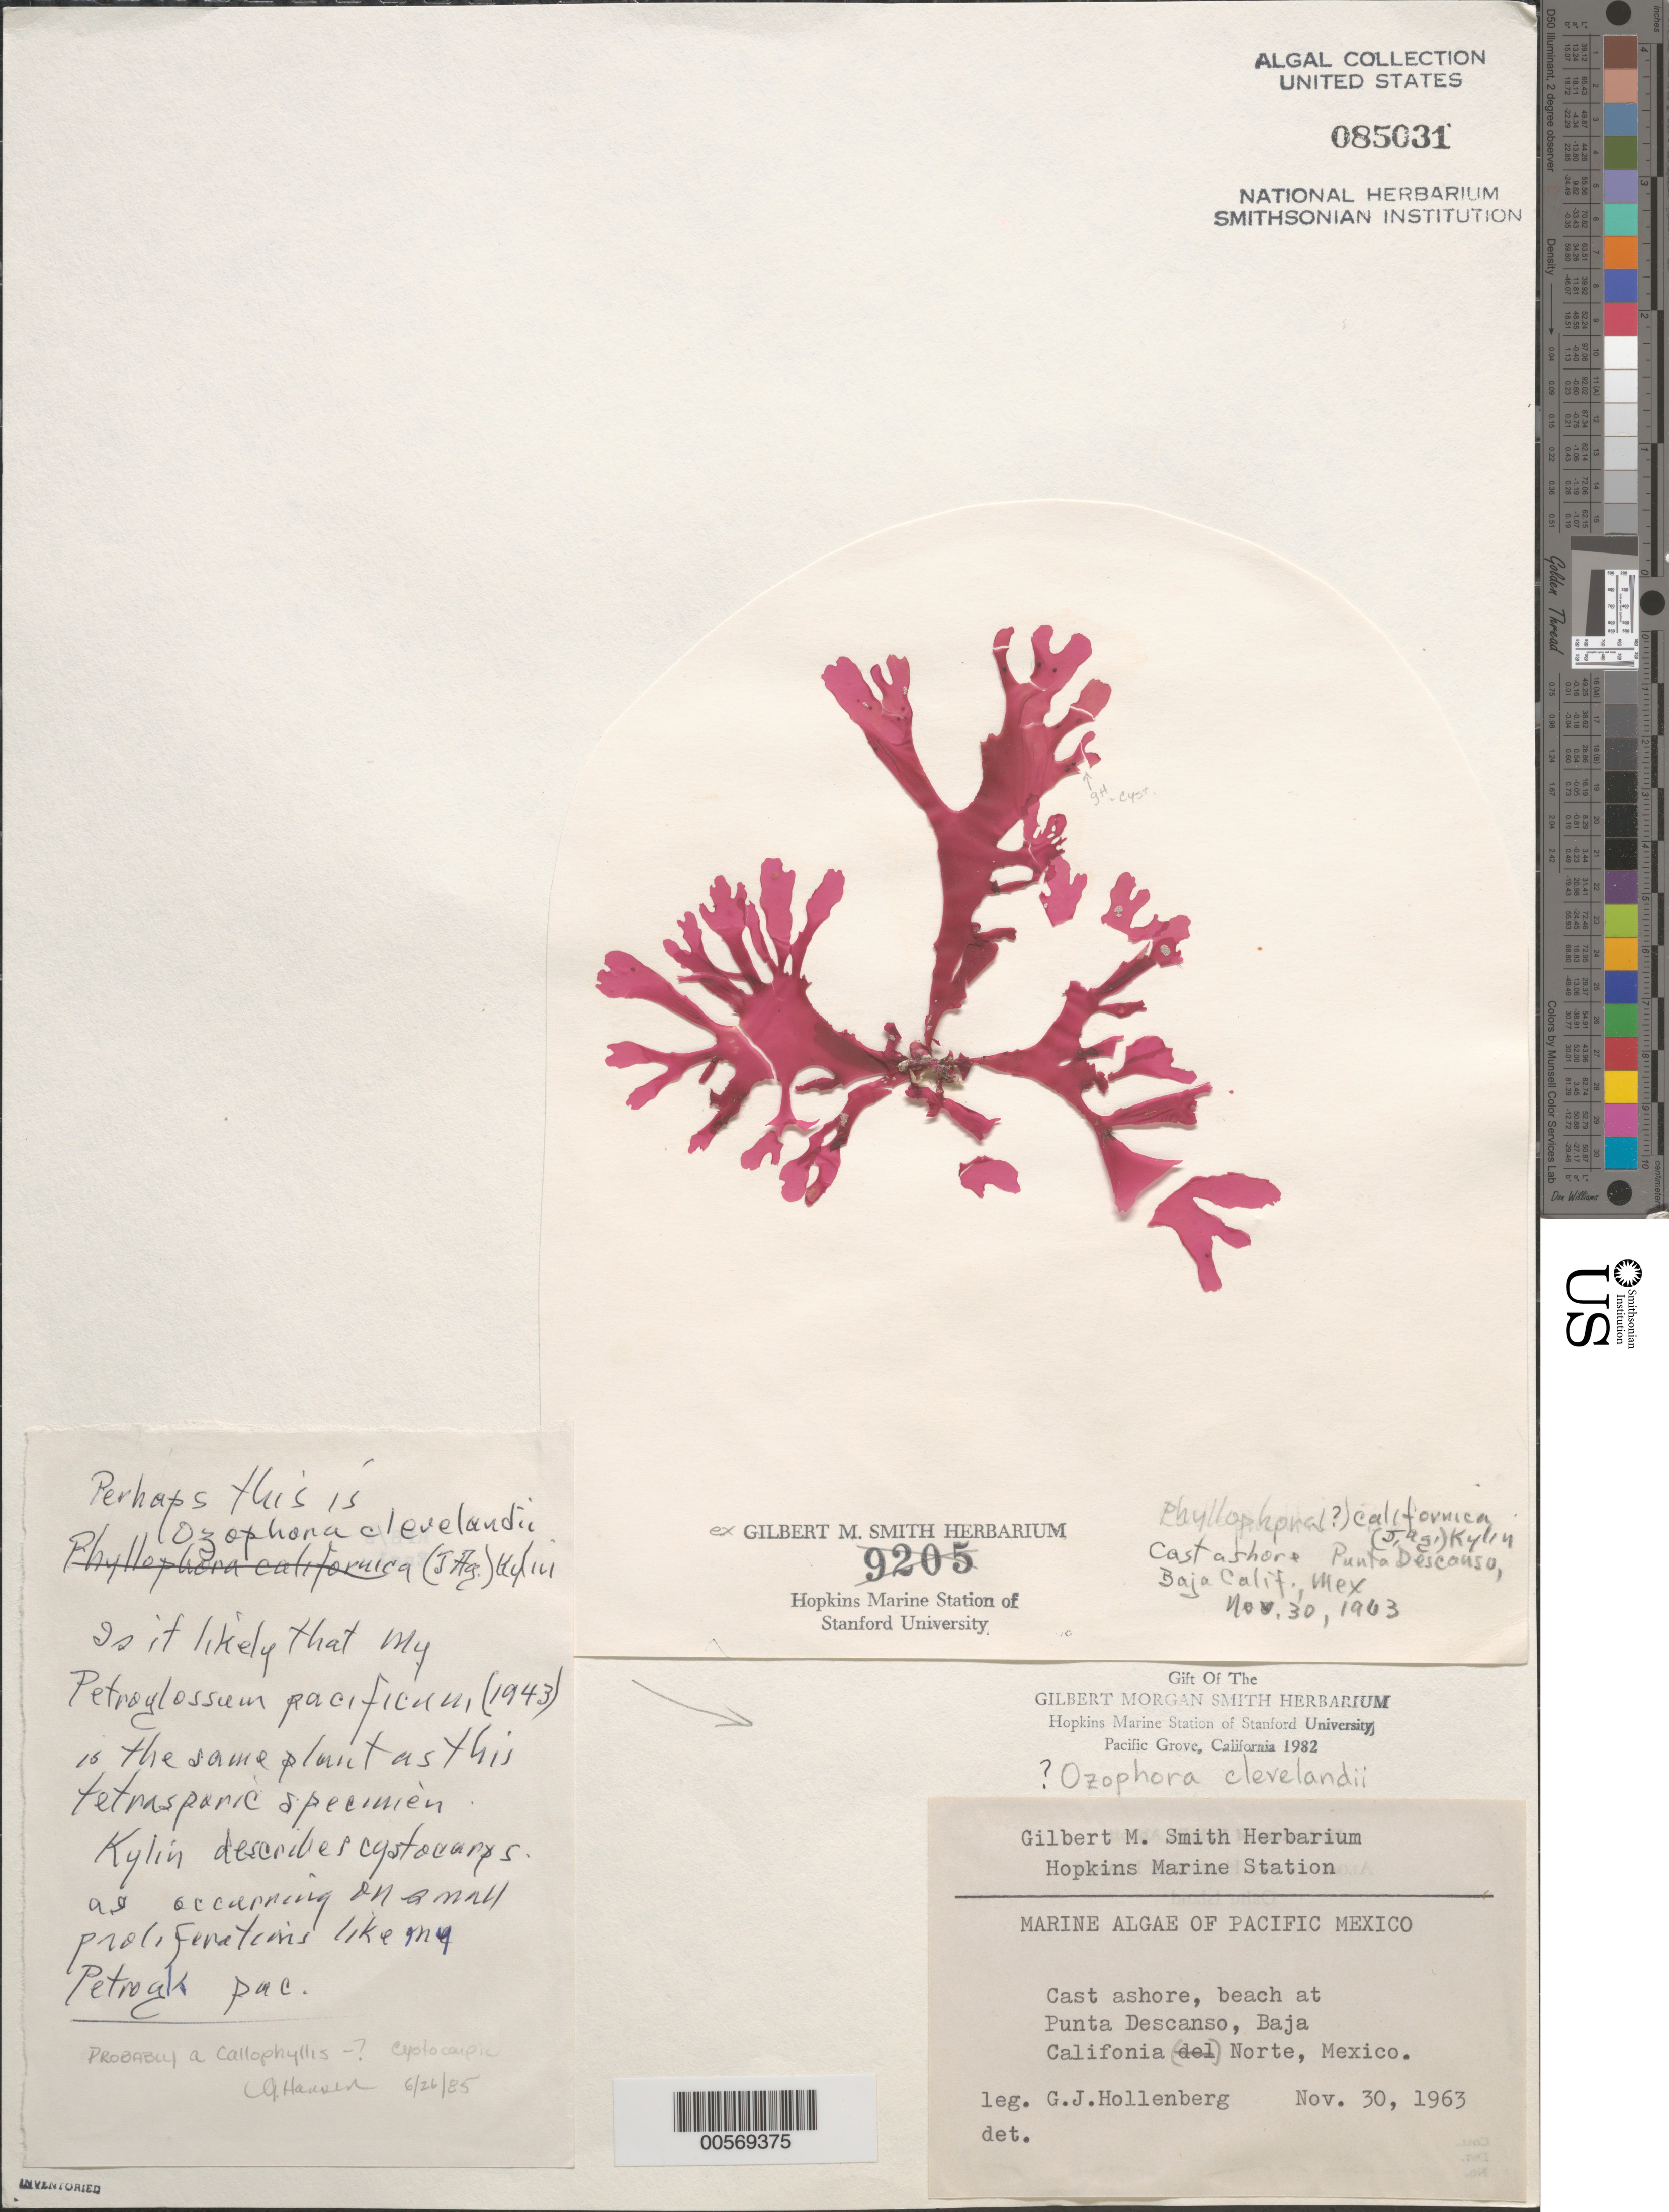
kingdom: Plantae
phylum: Rhodophyta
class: Florideophyceae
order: Gigartinales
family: Phyllophoraceae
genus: Ozophora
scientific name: Ozophora clevelandii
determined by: Hollenberg, George J.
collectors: G. Hollenberg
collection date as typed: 30 Nov 1963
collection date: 1963-11-30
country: Mexico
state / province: Baja California Norte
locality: Punta Descanso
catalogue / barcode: US 85031